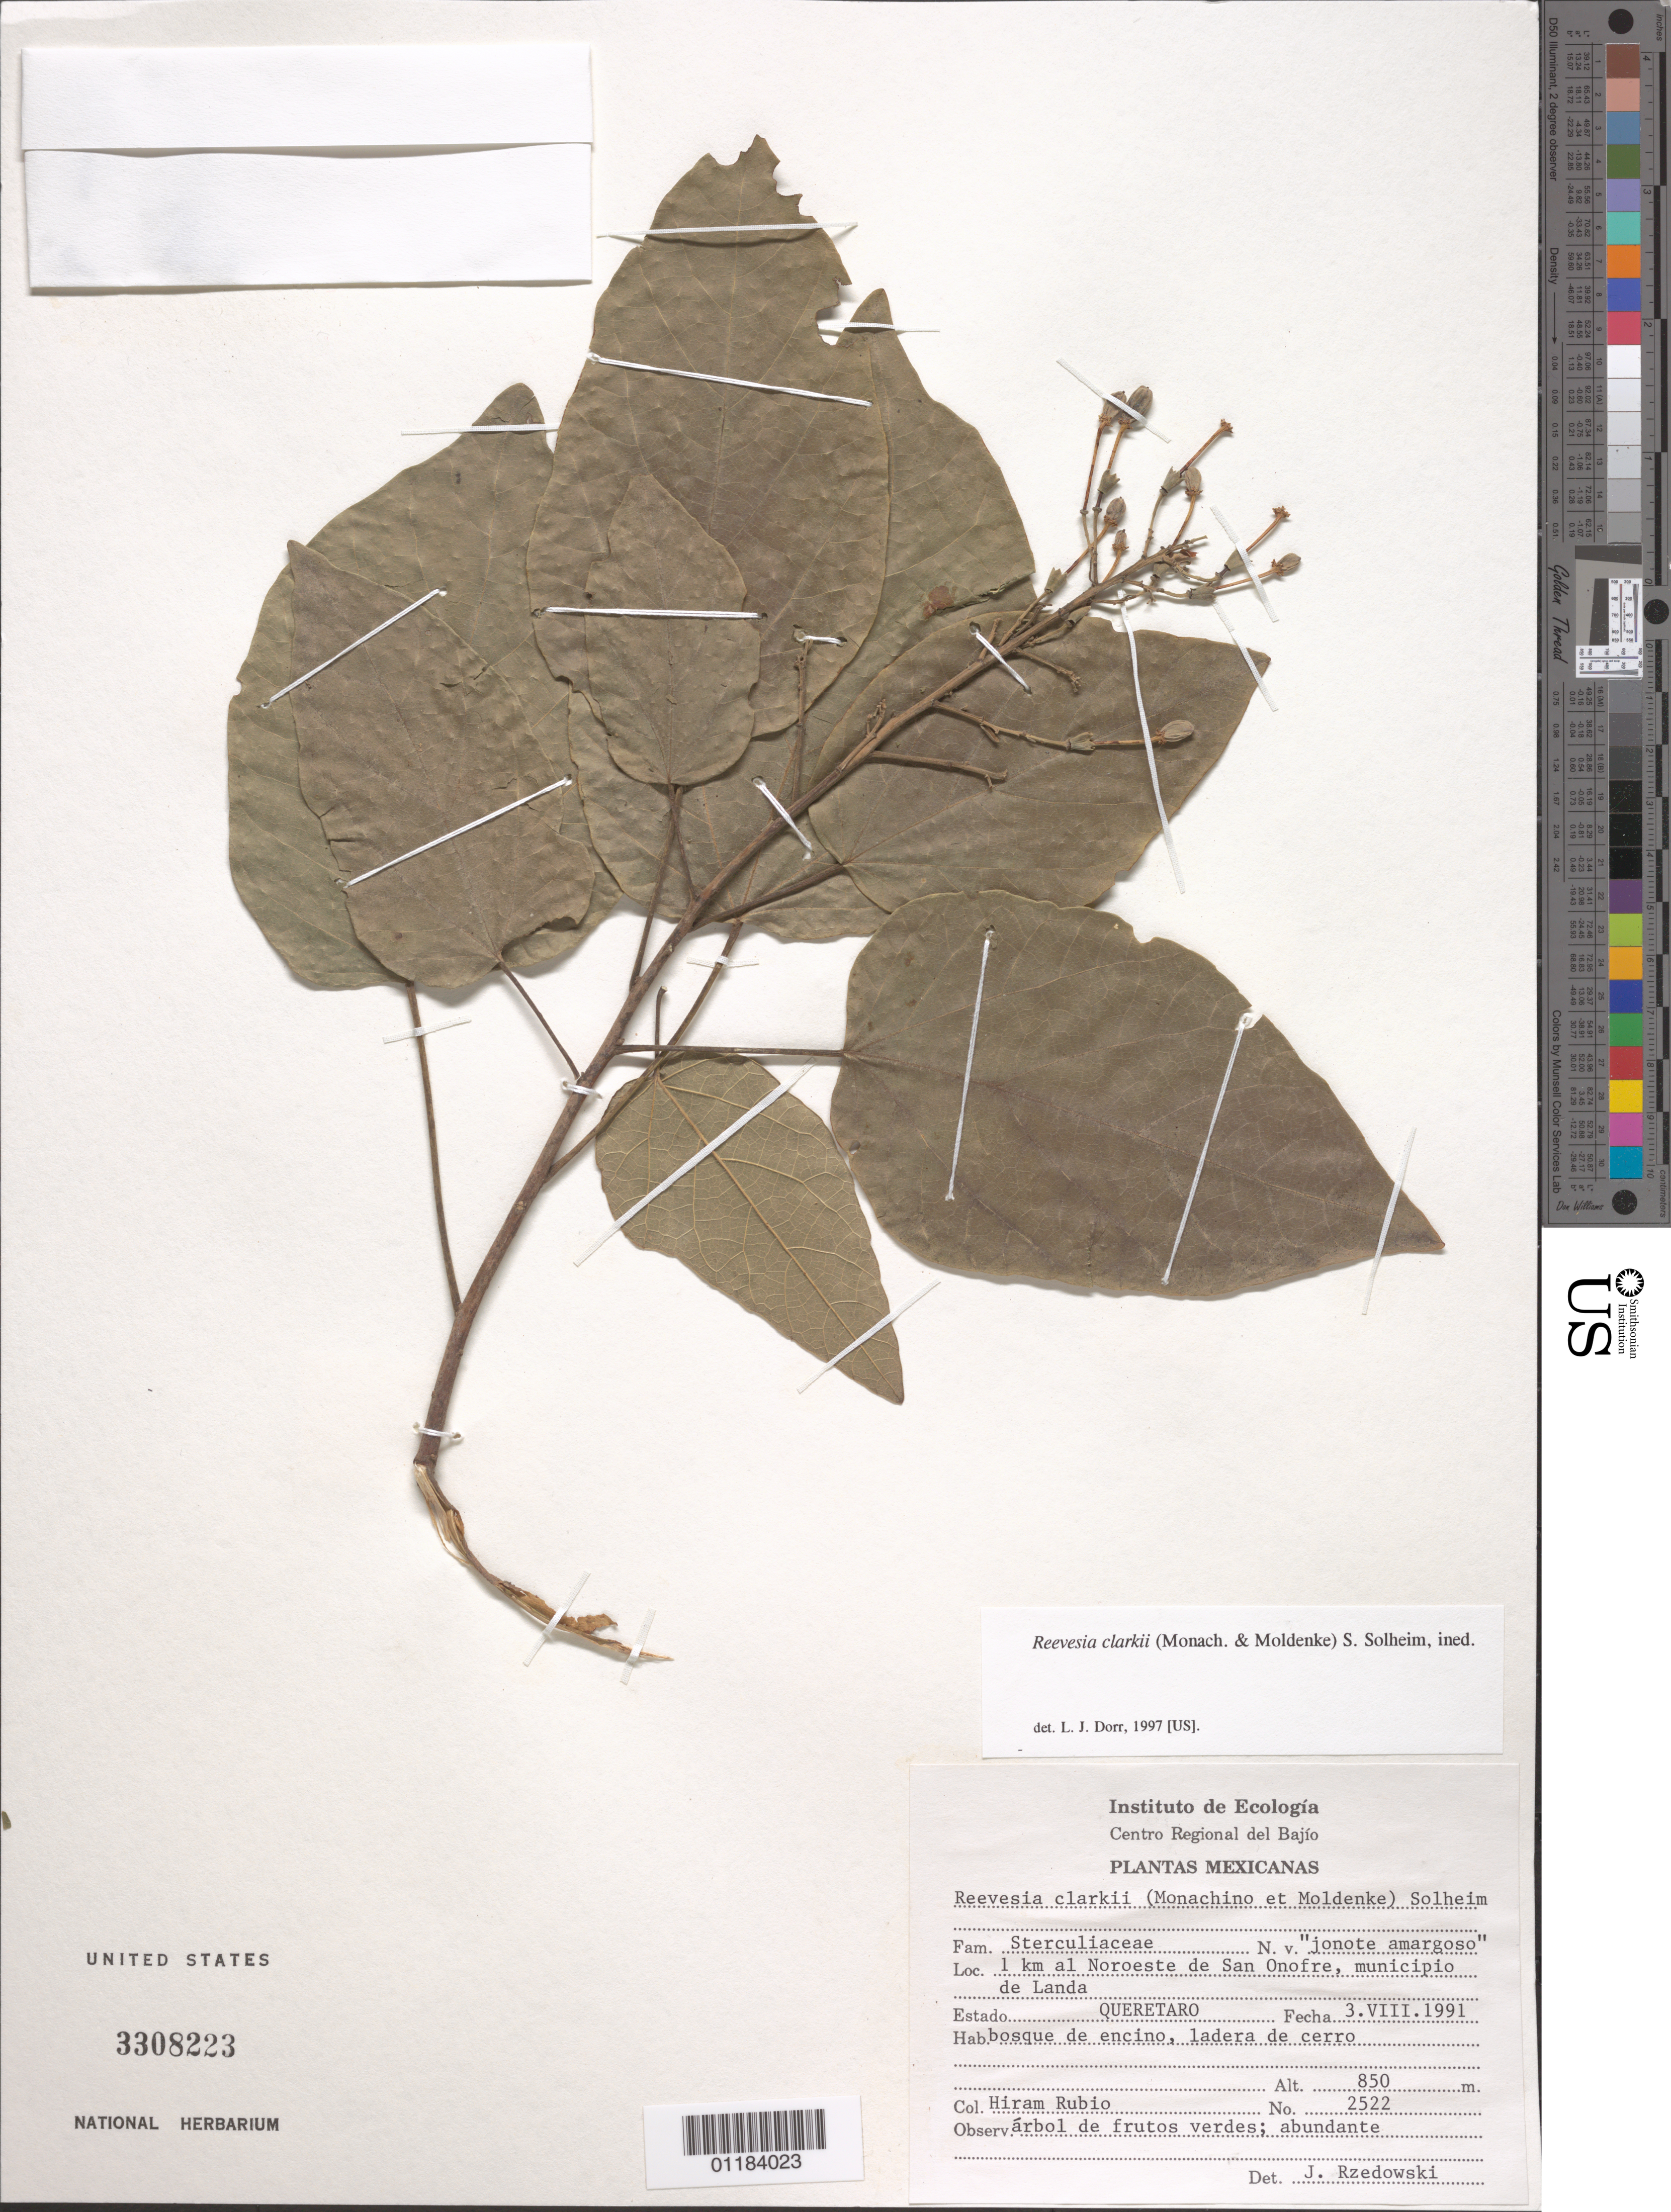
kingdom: Plantae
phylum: Tracheophyta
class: Magnoliopsida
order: Malvales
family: Malvaceae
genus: Reevesia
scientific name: Reevesia clarkii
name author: (Monach. & Moldenke) S. Solheim ex Machuca-Machuca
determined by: Dorr, L. J., (BOT), Smithsonian Institution - National Museum of Natural History (UNITED STATES)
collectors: H. Rubio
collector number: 2522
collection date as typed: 3.VIII.1991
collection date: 1991-08-03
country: Mexico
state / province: Querétaro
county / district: Landa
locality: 1 km al Noroeste de San Onofre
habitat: bosque de encio, ladera de cerro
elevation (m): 850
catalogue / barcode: US 3308223